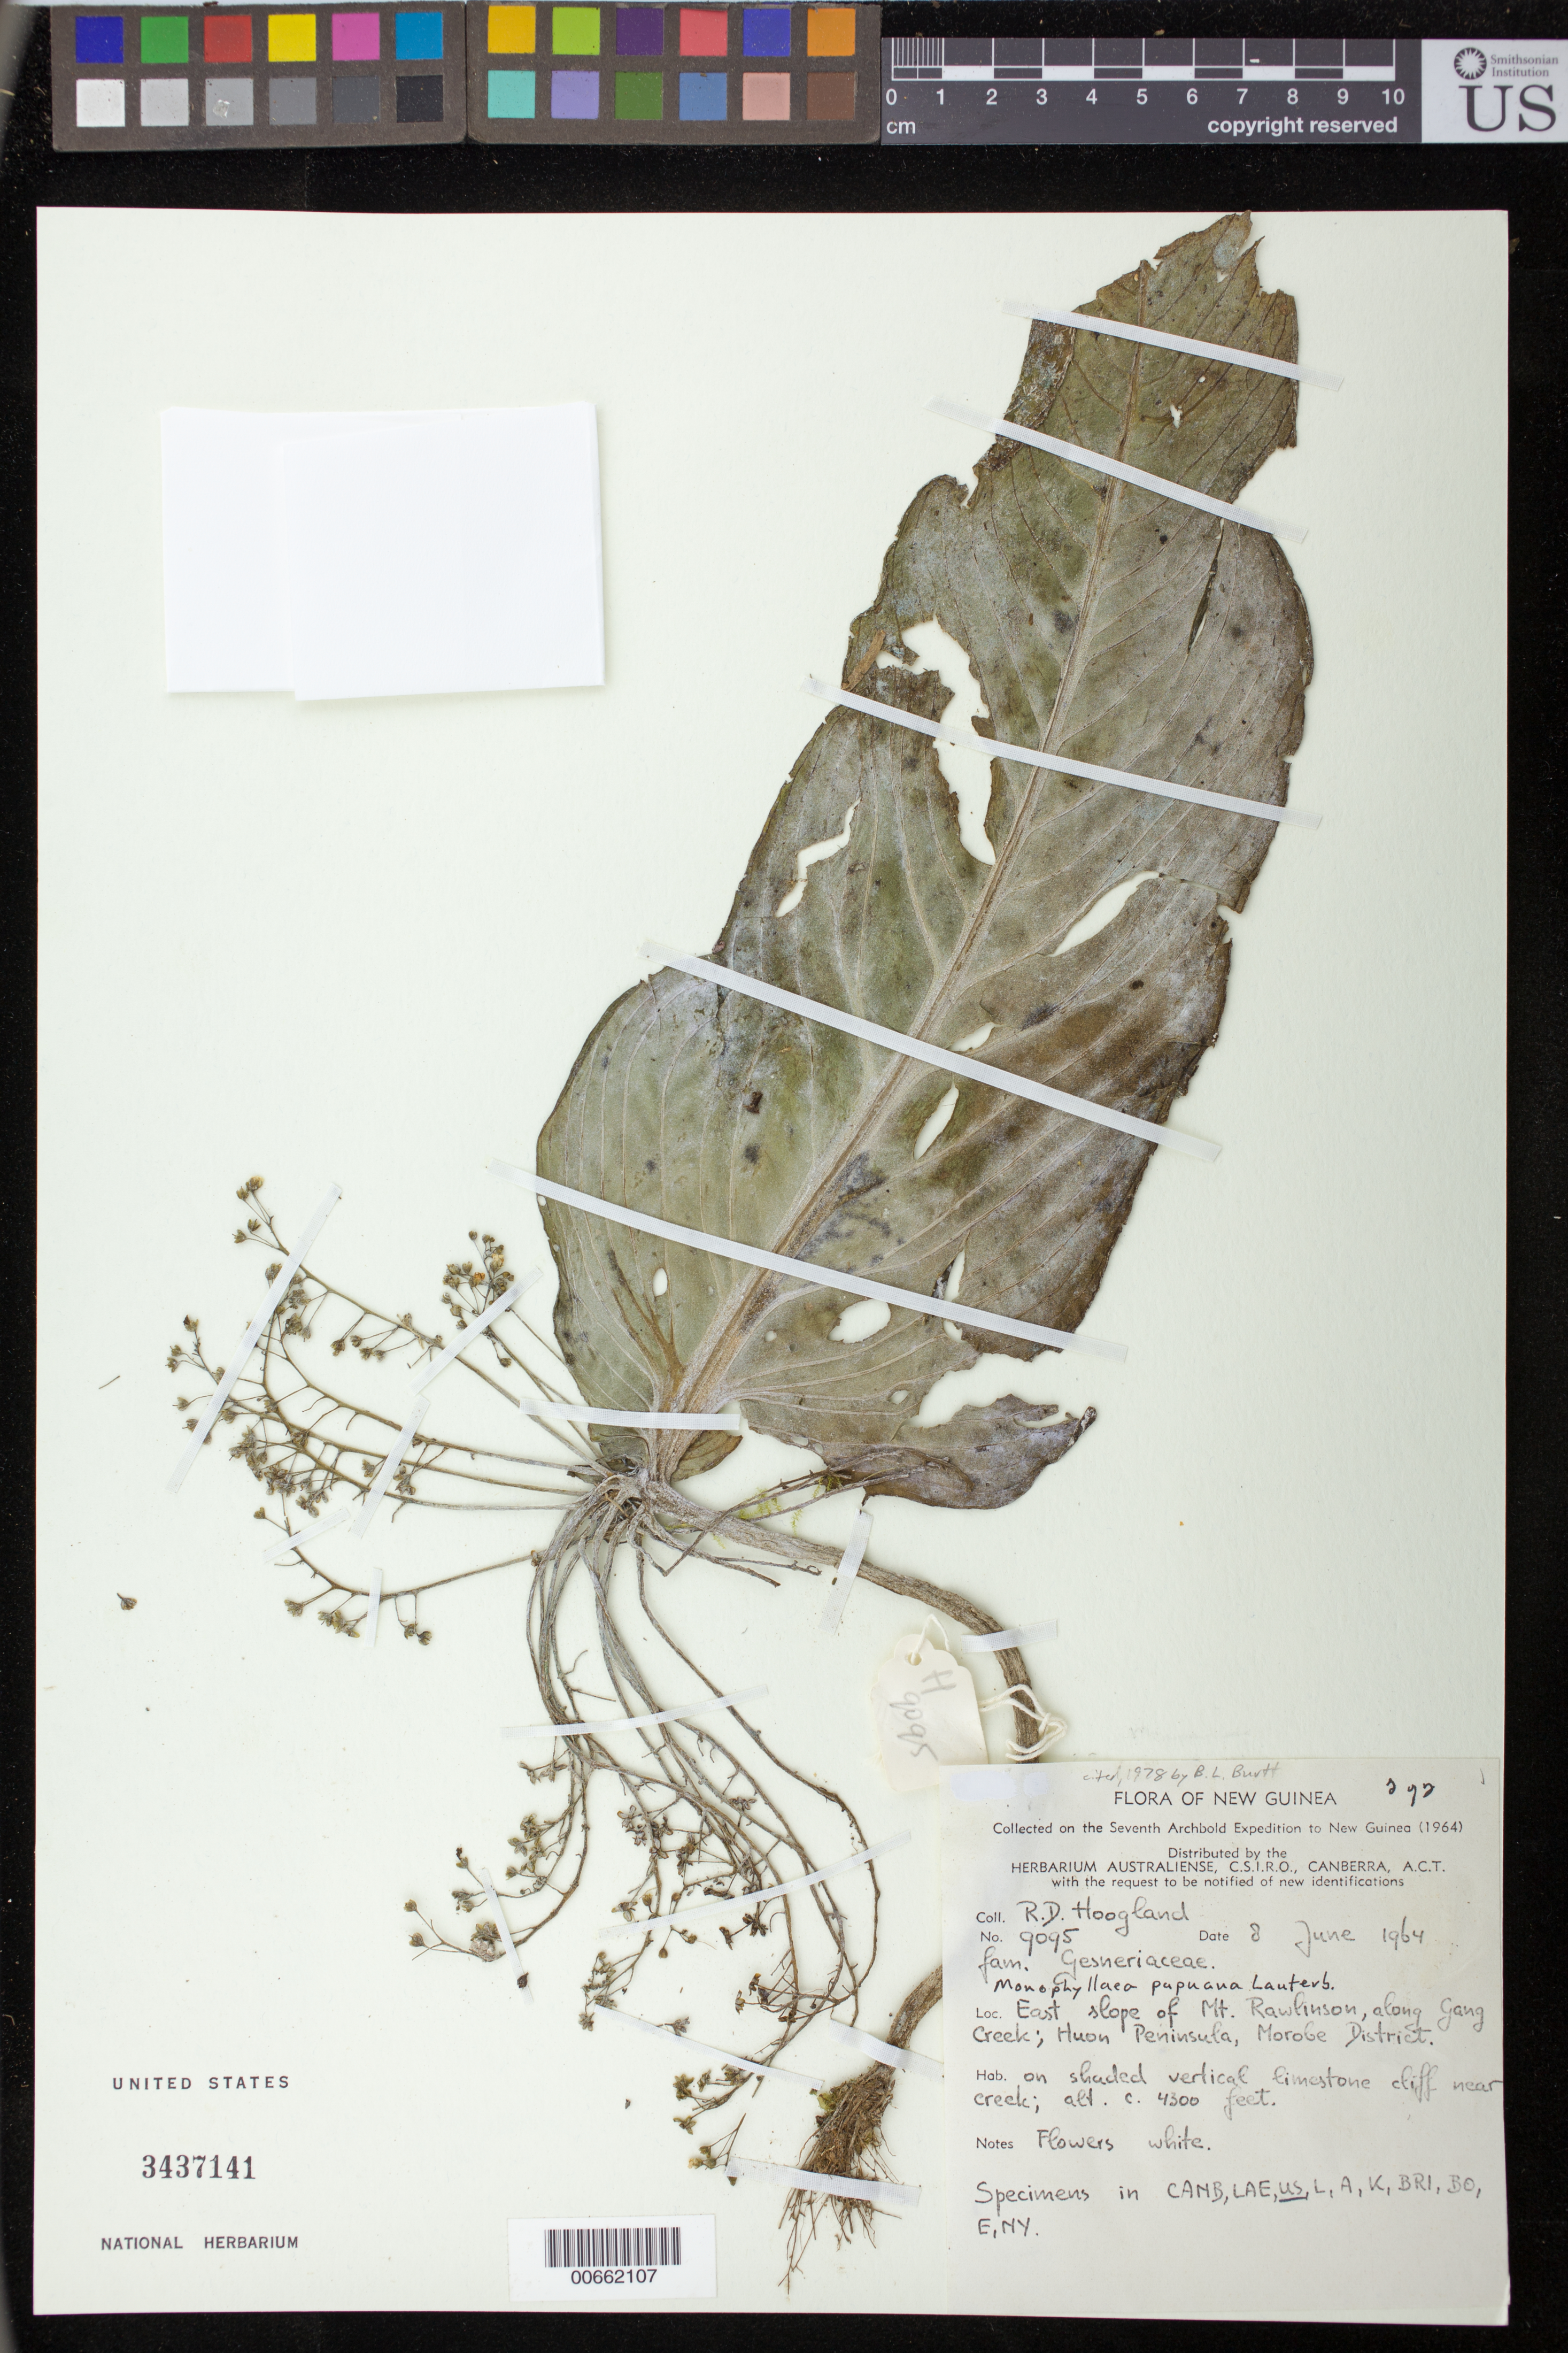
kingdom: Plantae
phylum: Tracheophyta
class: Magnoliopsida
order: Lamiales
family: Gesneriaceae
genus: Monophyllaea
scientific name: Monophyllaea papuana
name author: Lauterb.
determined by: Burtt, B. L.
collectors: R. D. Hoogland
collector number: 9095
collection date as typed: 08 Jun 1964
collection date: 1964-06-08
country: Papua New Guinea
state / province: Morobe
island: New Guinea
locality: East slope of Mt. Rawlinson, along Gang Creek; Huon Peninsula, Morobe District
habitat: On shaded vertical limestone cliff near creek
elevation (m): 1311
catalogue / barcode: US 3437141